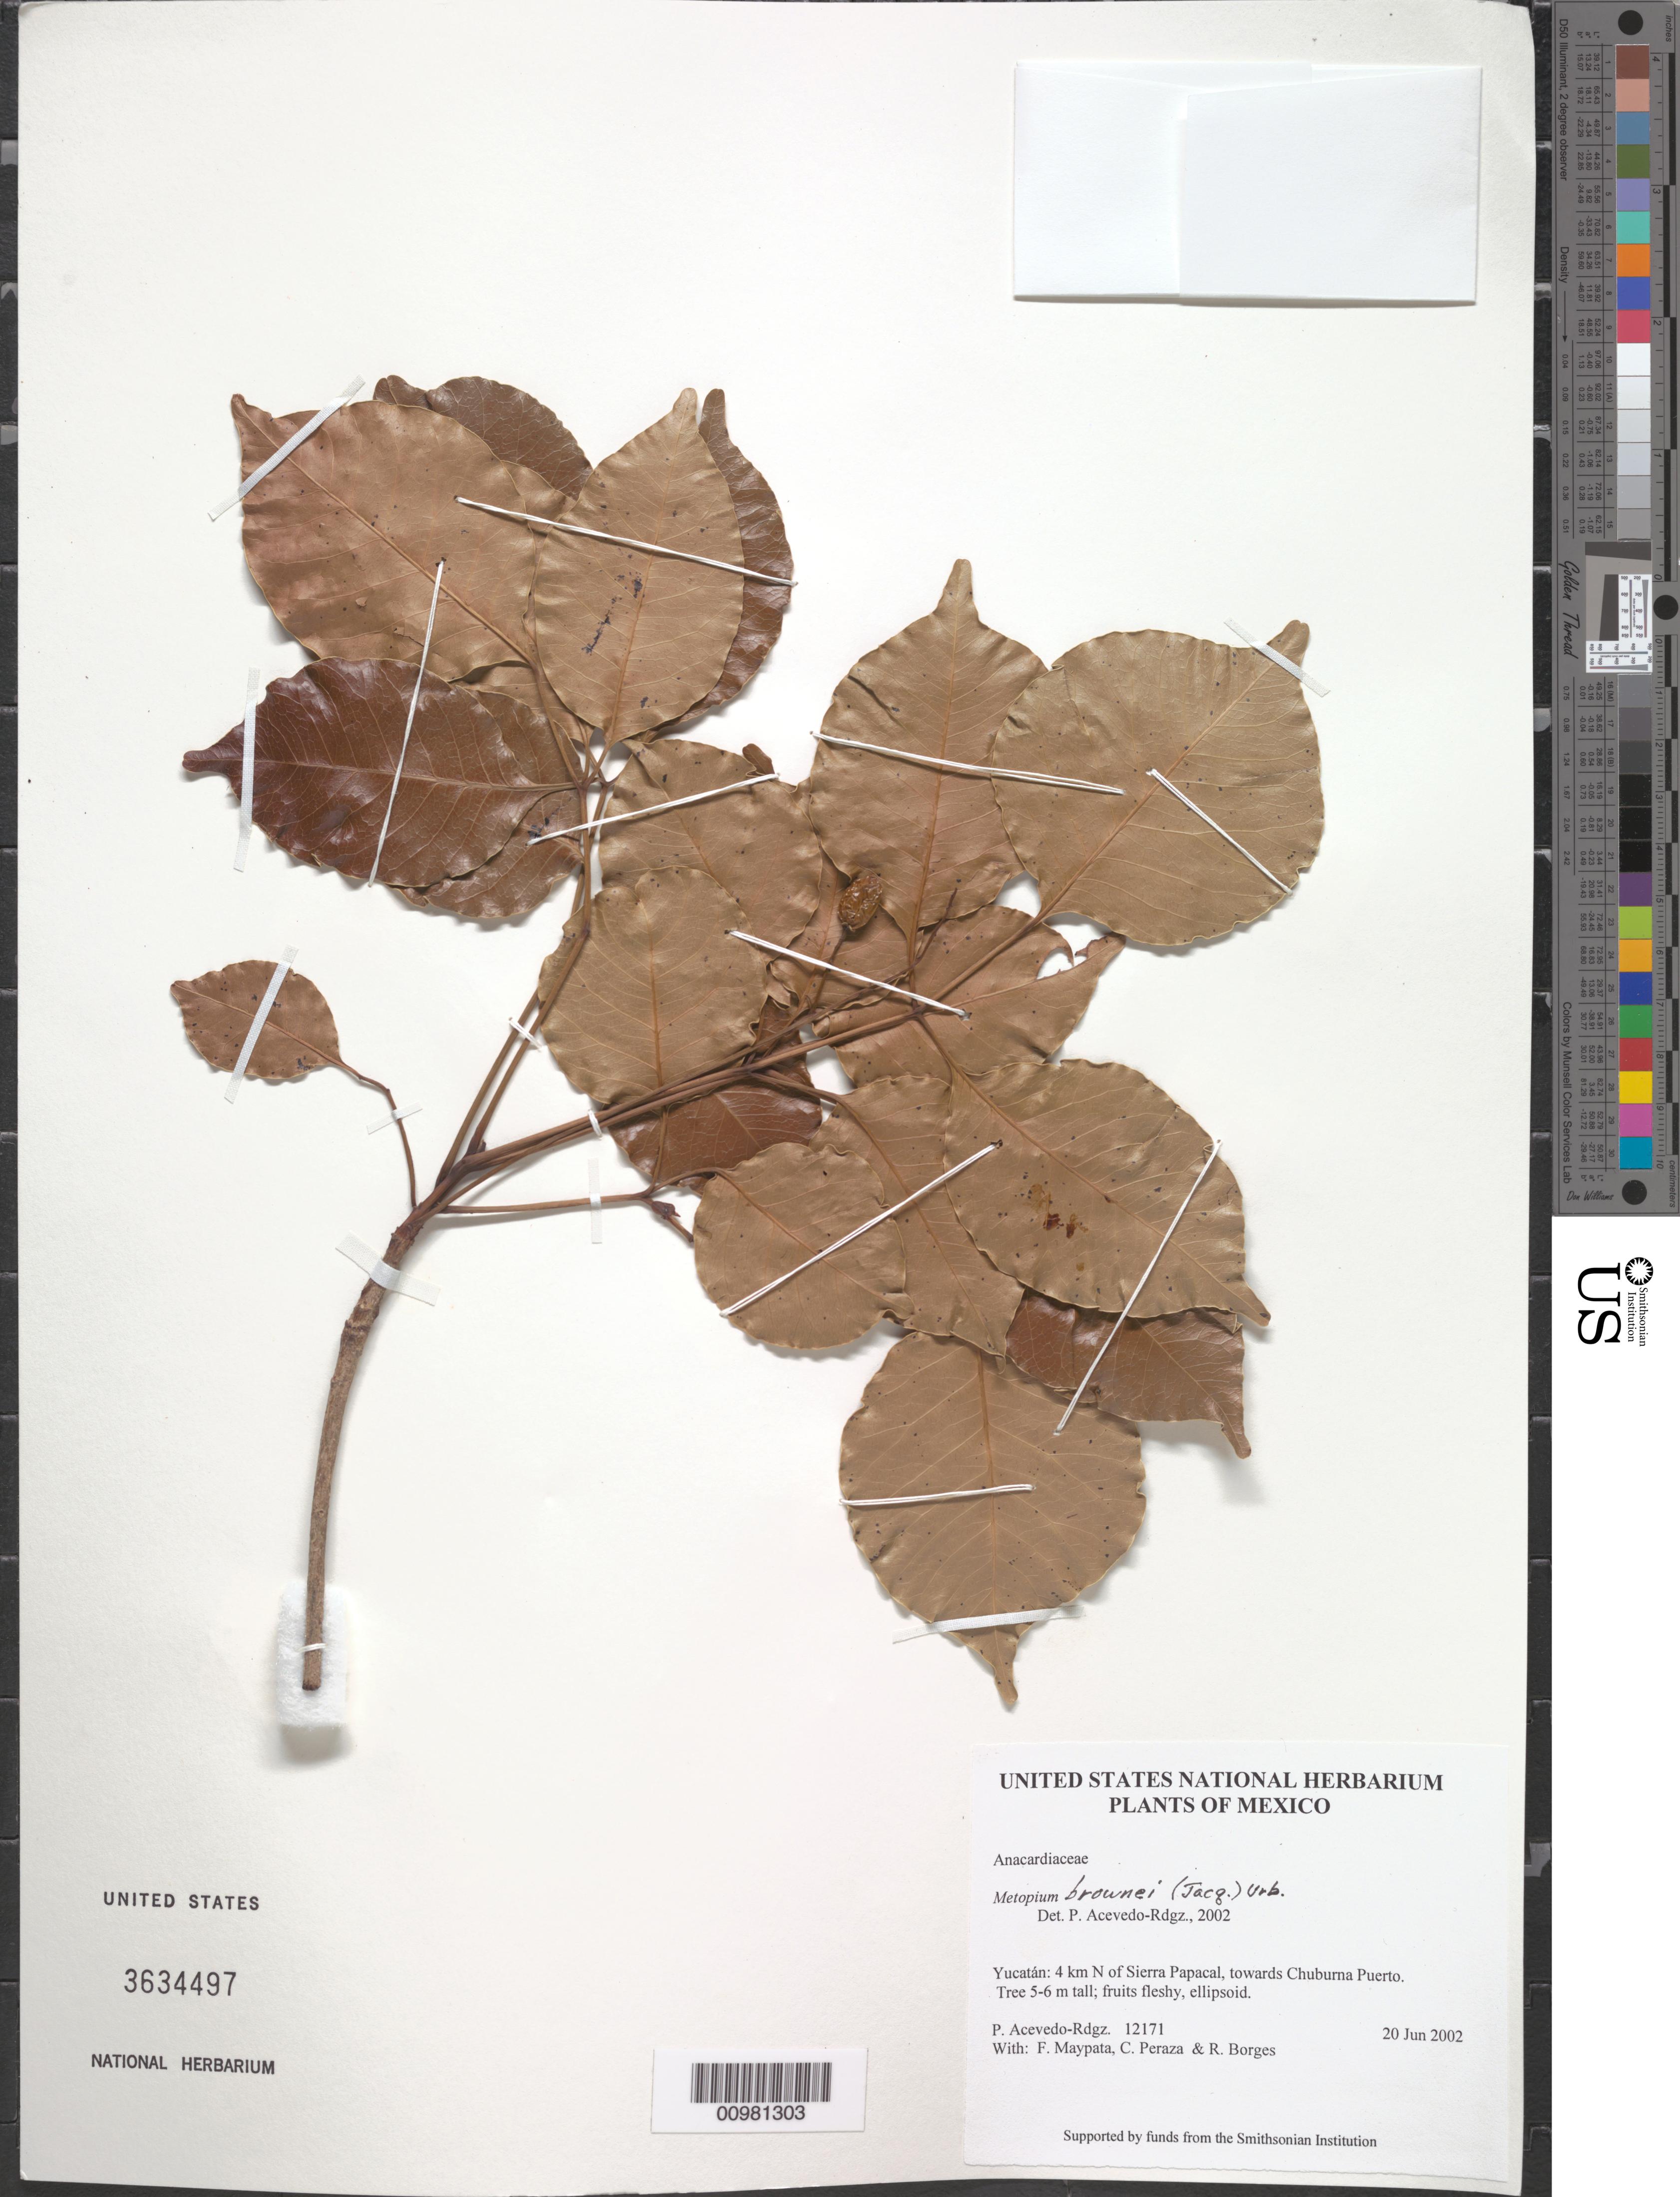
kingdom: Plantae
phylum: Tracheophyta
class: Magnoliopsida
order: Sapindales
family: Anacardiaceae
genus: Metopium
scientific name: Metopium brownei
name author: (Jacq.) Urb.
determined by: Acevedo-Rodríguez, P., (BOT), Smithsonian Institution - National Museum of Natural History (UNITED STATES)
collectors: P. Acevedo-Rodr., F. Maypata, C. Peraza & R. Borges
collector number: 12171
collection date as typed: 20 Jun 2002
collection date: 2002-06-20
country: Mexico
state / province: Yucatán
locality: Yucatán: 4 km N of Sierra Papacal, towards Chuburna Puerto.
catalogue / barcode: US 3634497